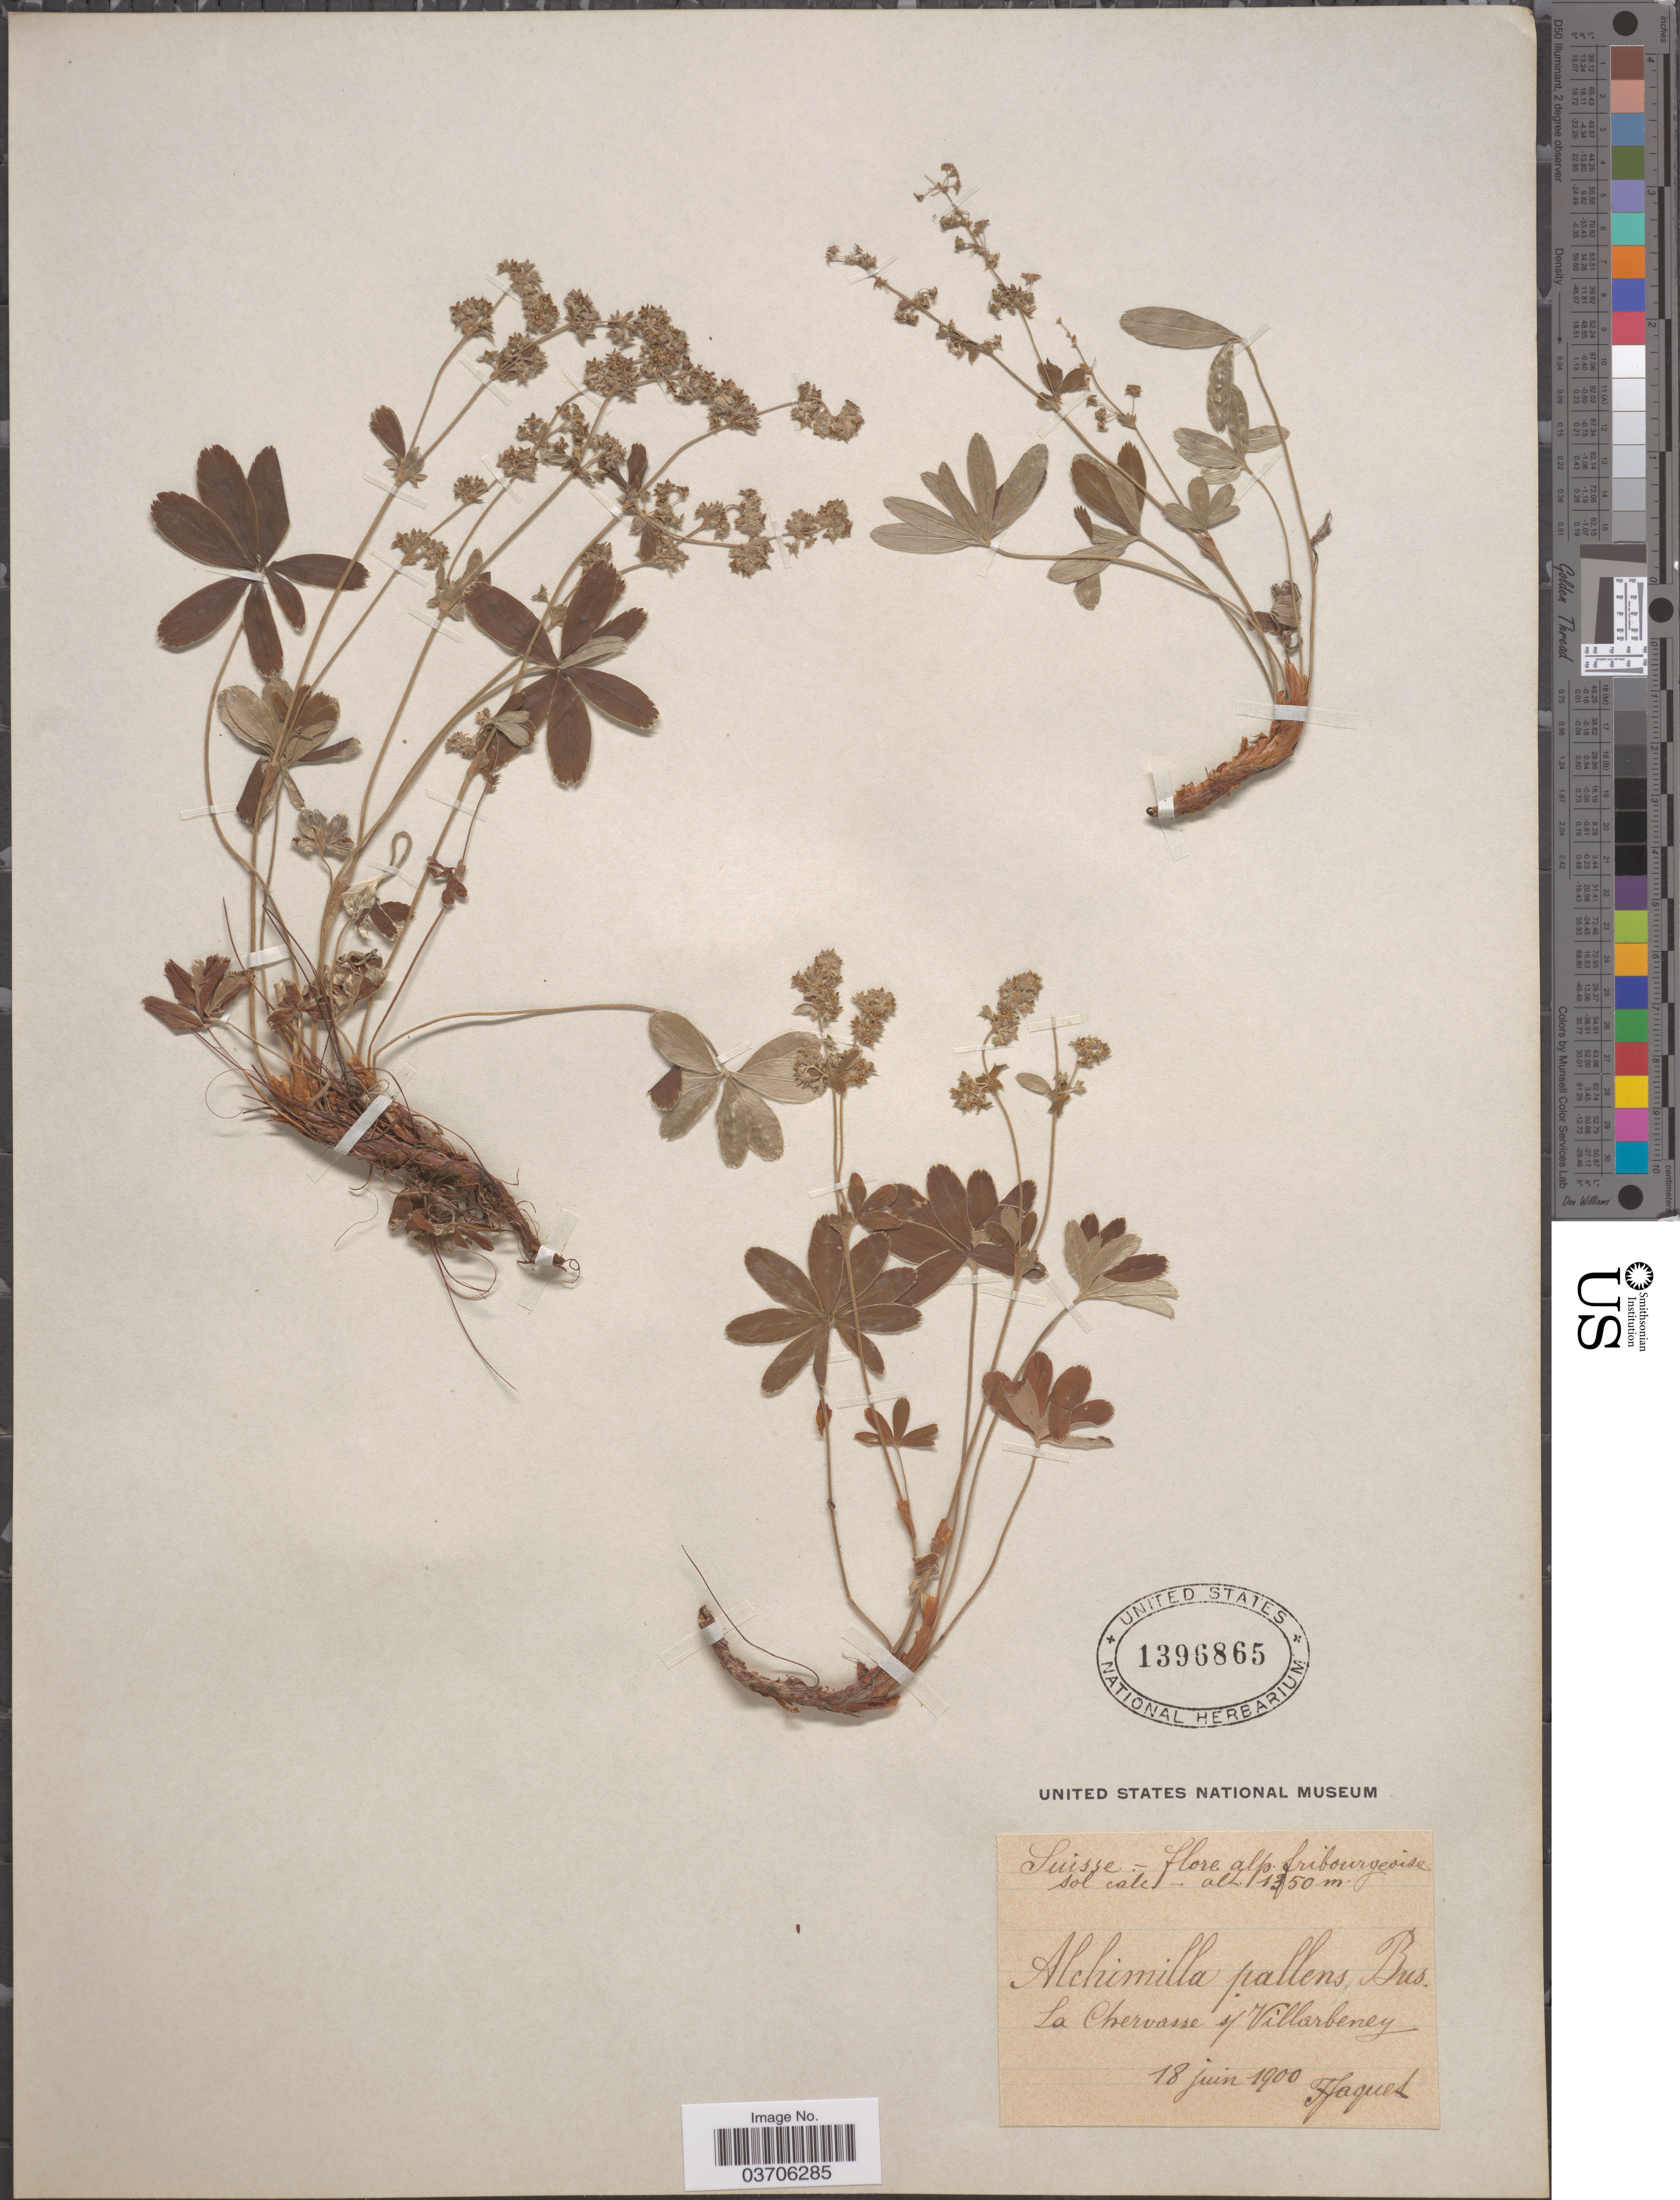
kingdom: Plantae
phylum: Tracheophyta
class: Magnoliopsida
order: Rosales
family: Rosaceae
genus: Alchemilla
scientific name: Alchemilla pallens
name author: Buser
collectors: F. Jaquet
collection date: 1900-06-18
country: Switzerland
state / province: Fribourg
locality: Suisse. Alp. fribourgeoise. La Chervasse s/ Villarbeney.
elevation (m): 1350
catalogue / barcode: US 1396865